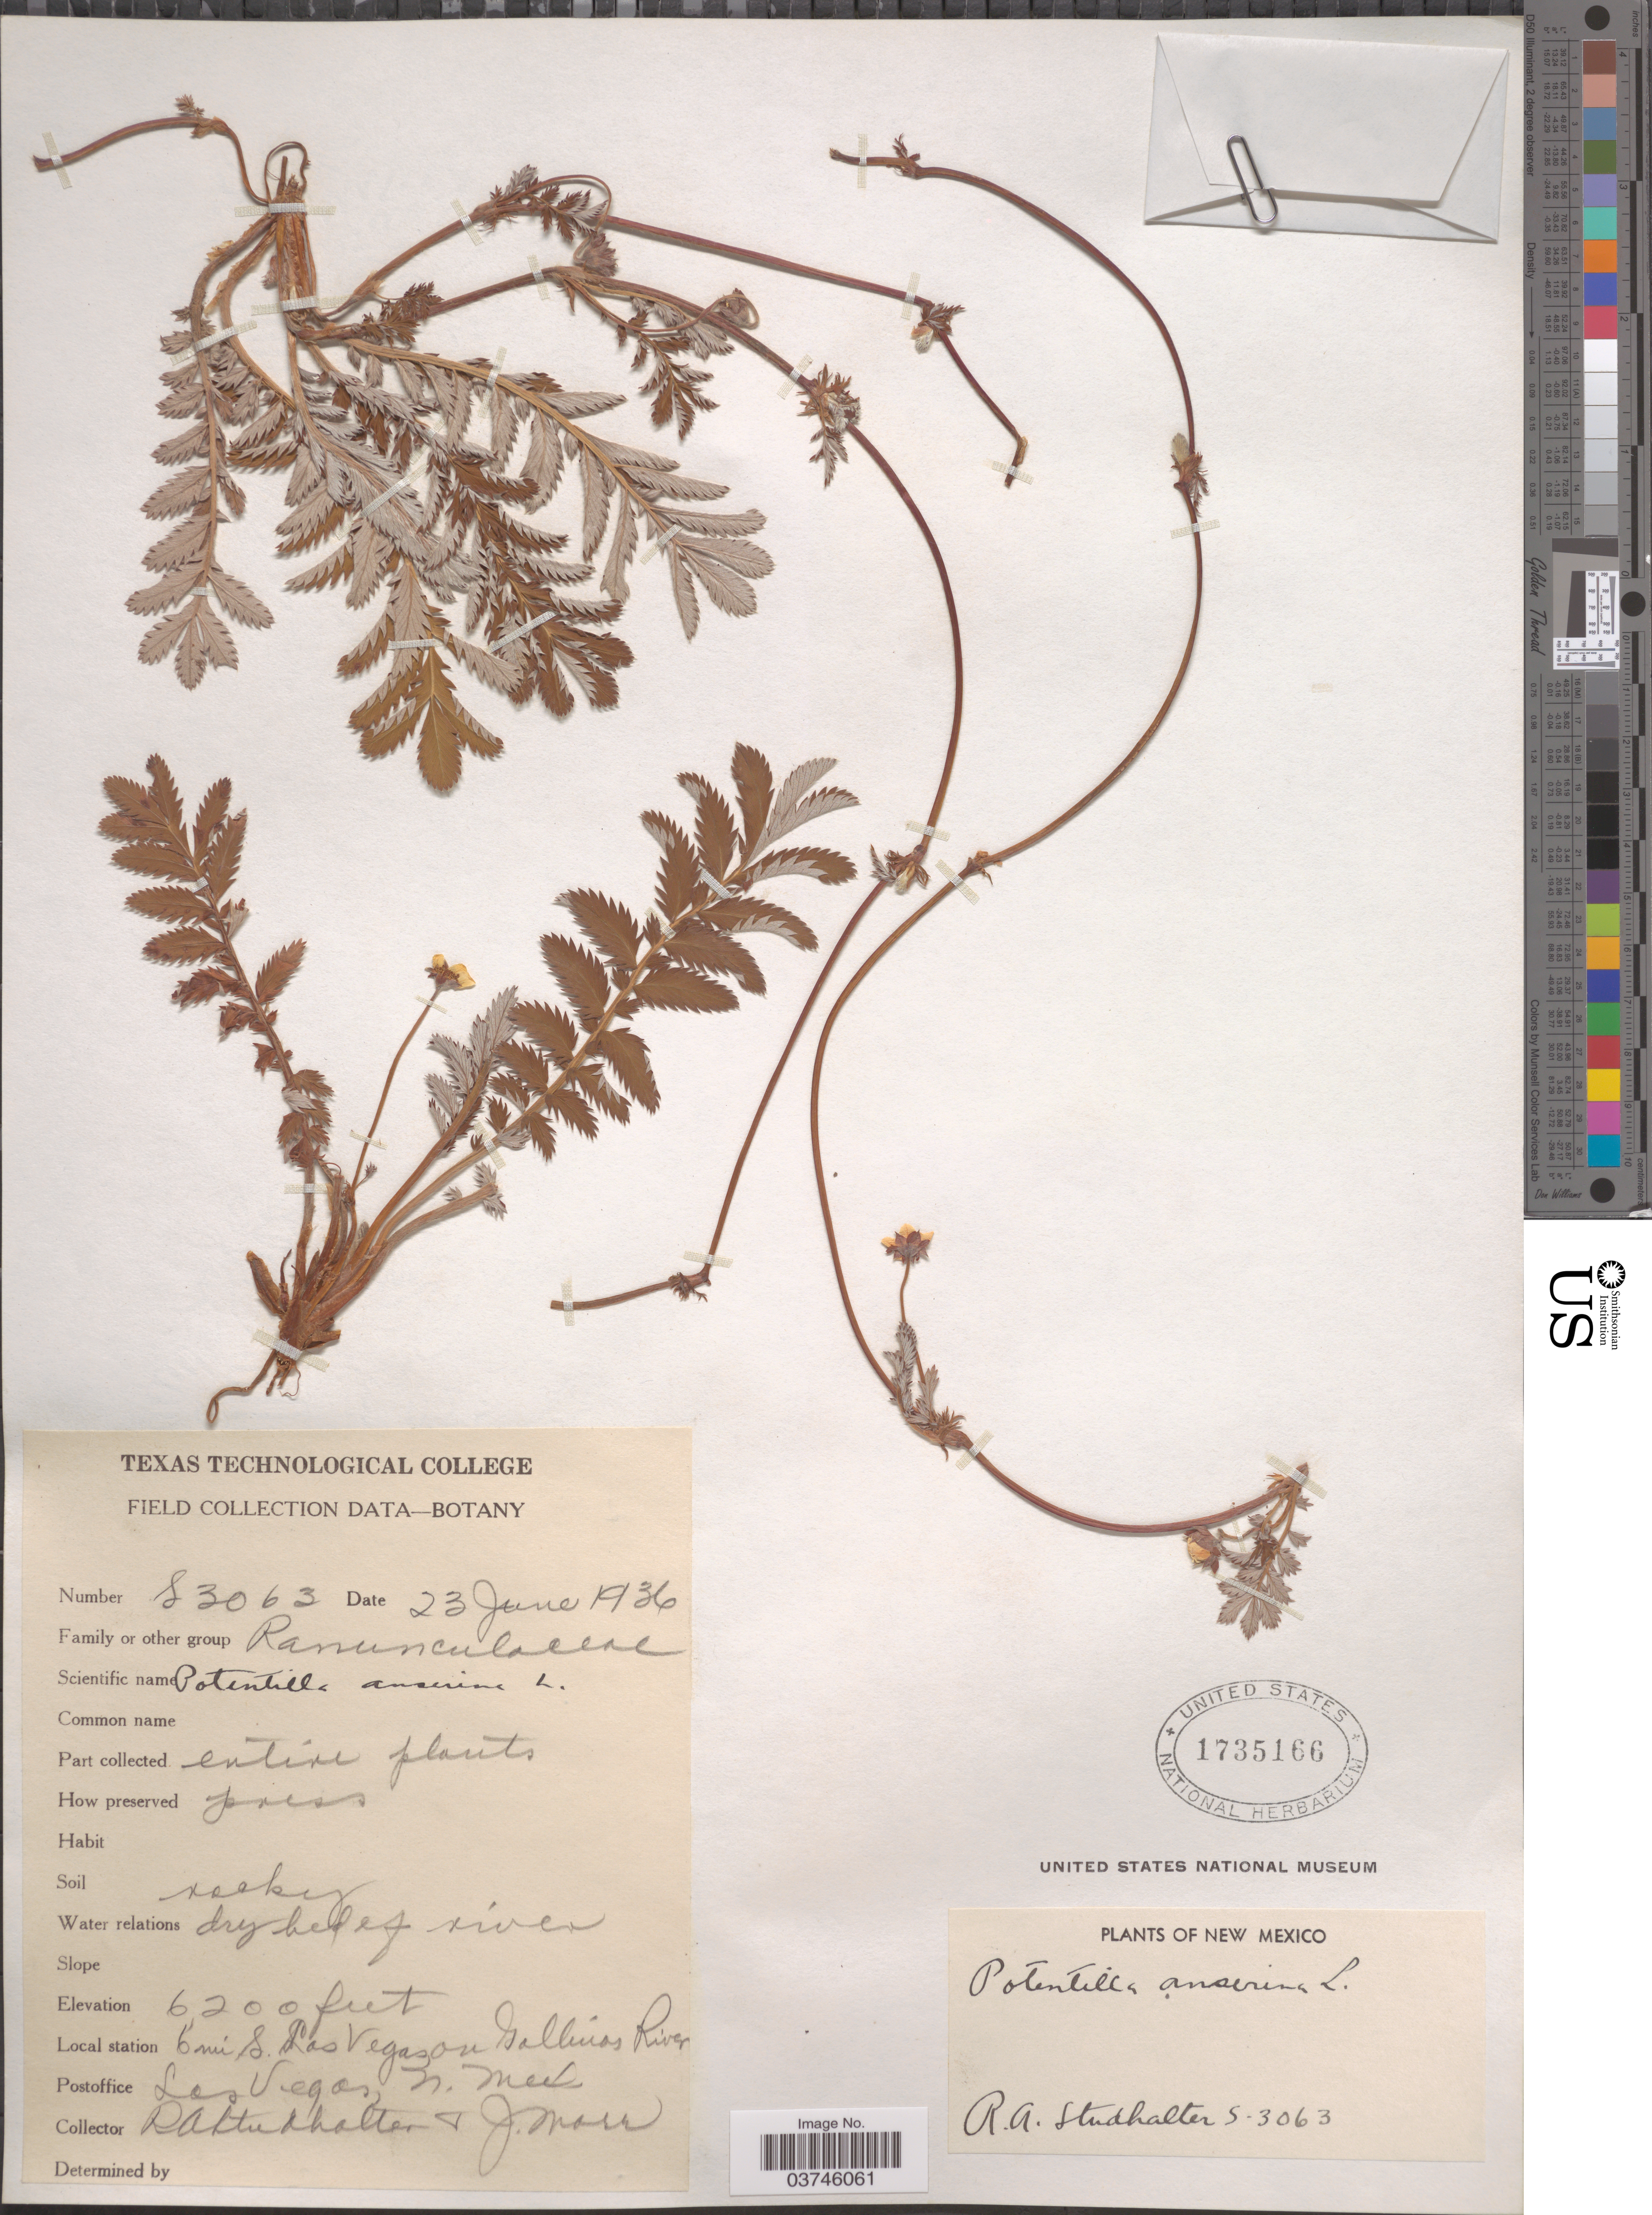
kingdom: Plantae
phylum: Tracheophyta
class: Magnoliopsida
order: Rosales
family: Rosaceae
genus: Argentina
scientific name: Argentina anserina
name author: (L.) Rydb.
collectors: R. Studhalter & Collector illegible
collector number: S3063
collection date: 1936-06-23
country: United States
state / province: New Mexico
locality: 6 mi S. Las Vegas on Gallinas River.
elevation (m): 1890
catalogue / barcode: US 1735166